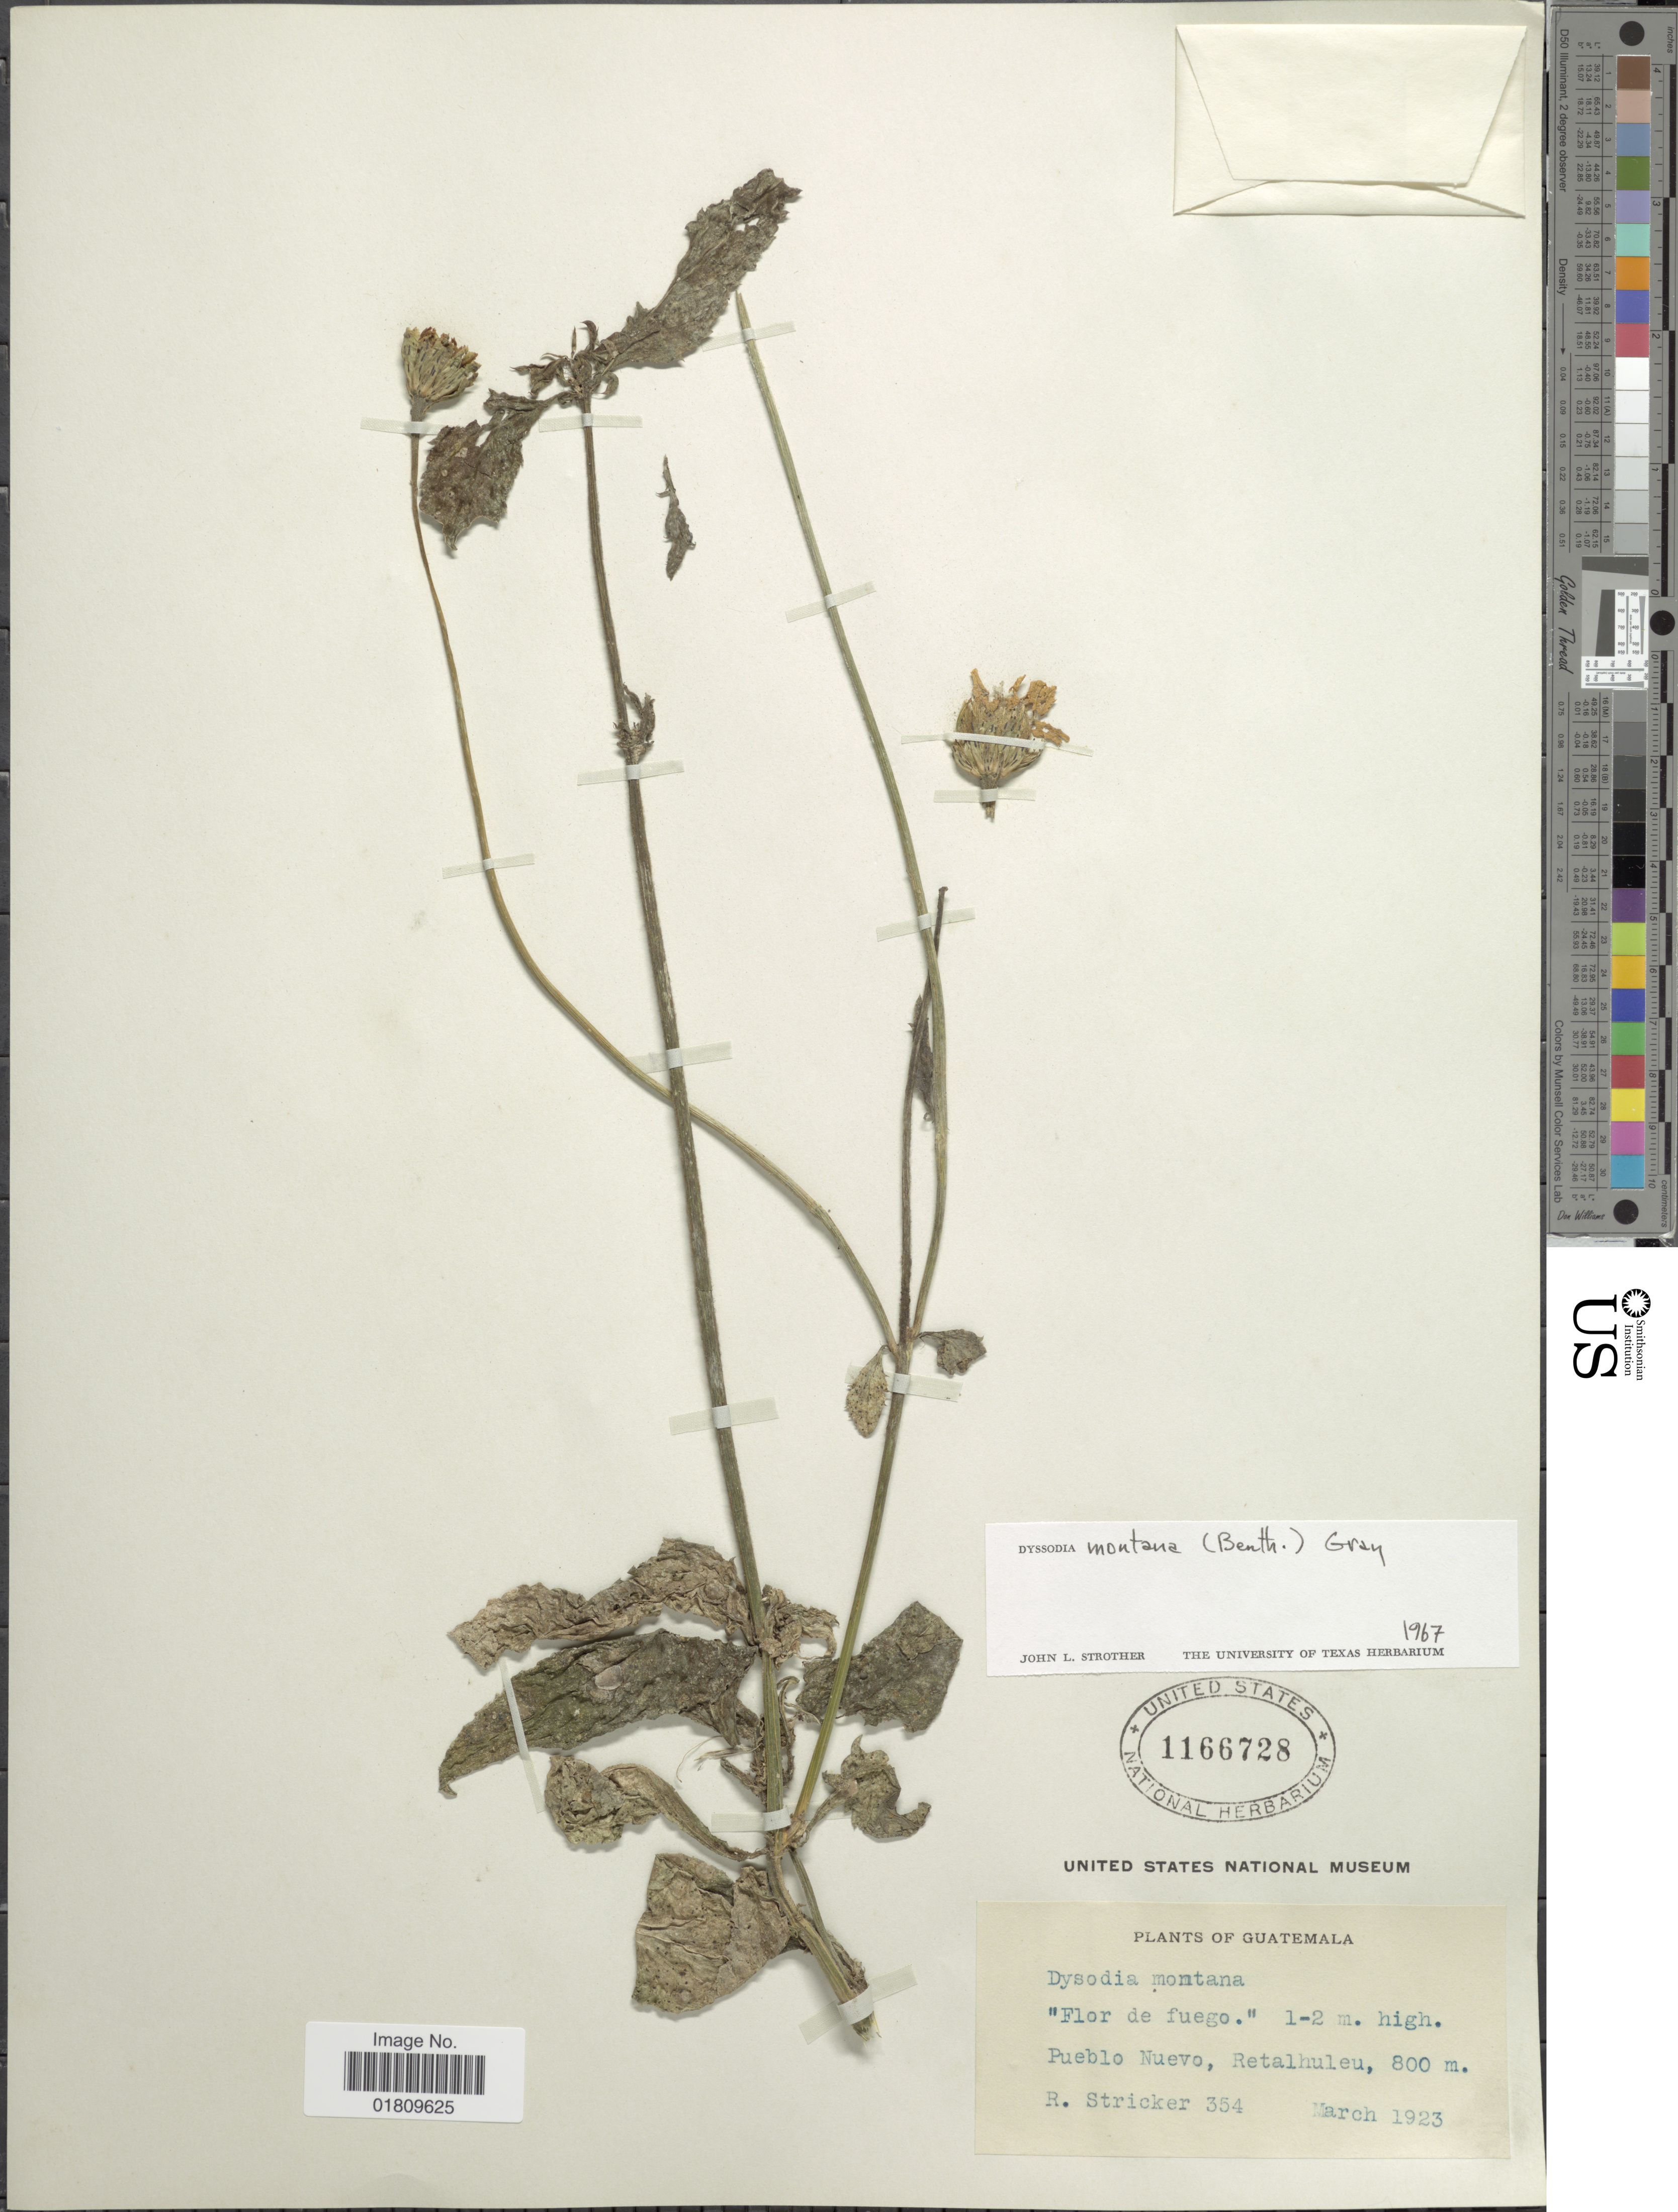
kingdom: Plantae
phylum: Tracheophyta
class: Magnoliopsida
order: Asterales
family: Asteraceae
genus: Dyssodia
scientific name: Dyssodia montana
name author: (Benth.) A. Gray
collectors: R. Stricker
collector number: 354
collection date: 1923-03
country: Guatemala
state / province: Retalhuleu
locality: Pueblo Nuevo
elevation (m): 800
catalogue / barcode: US 1166728